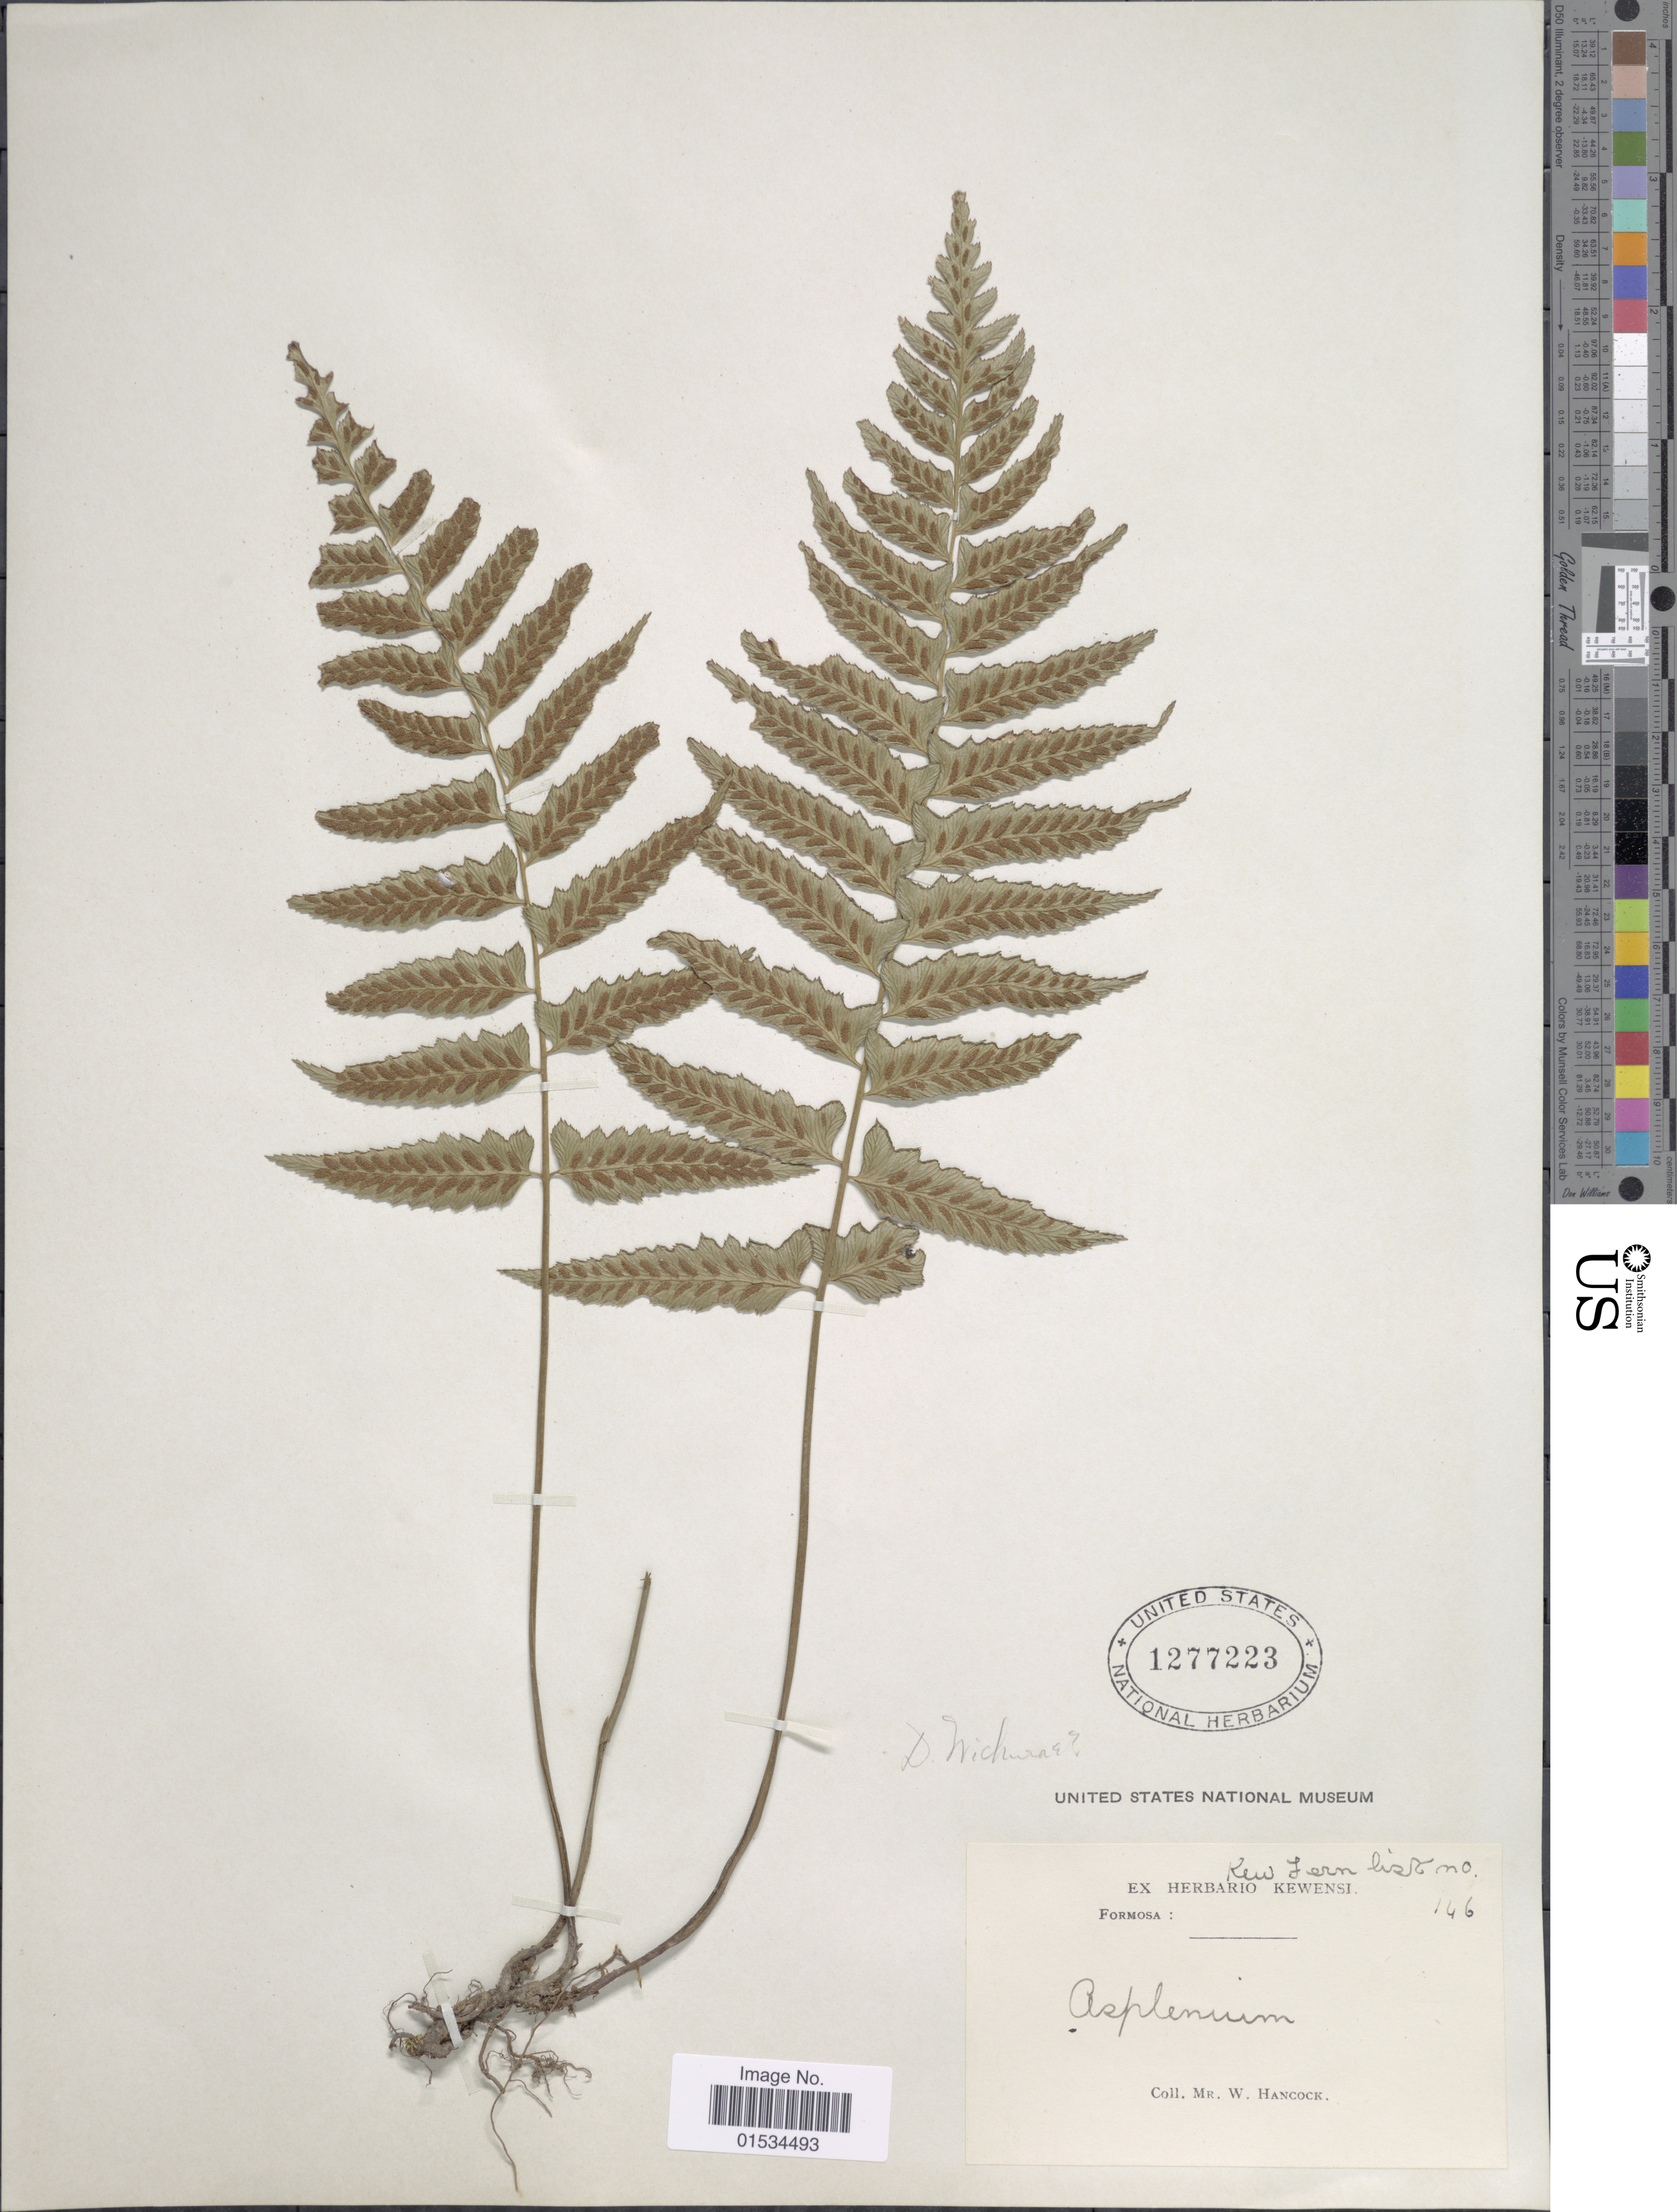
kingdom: Plantae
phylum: Tracheophyta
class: Polypodiopsida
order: Polypodiales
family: Athyriaceae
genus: Diplazium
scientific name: Diplazium wichurae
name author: (Mett.) Diels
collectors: W. Hancock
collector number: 146?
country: Taiwan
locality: Formosa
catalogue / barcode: US 1277223